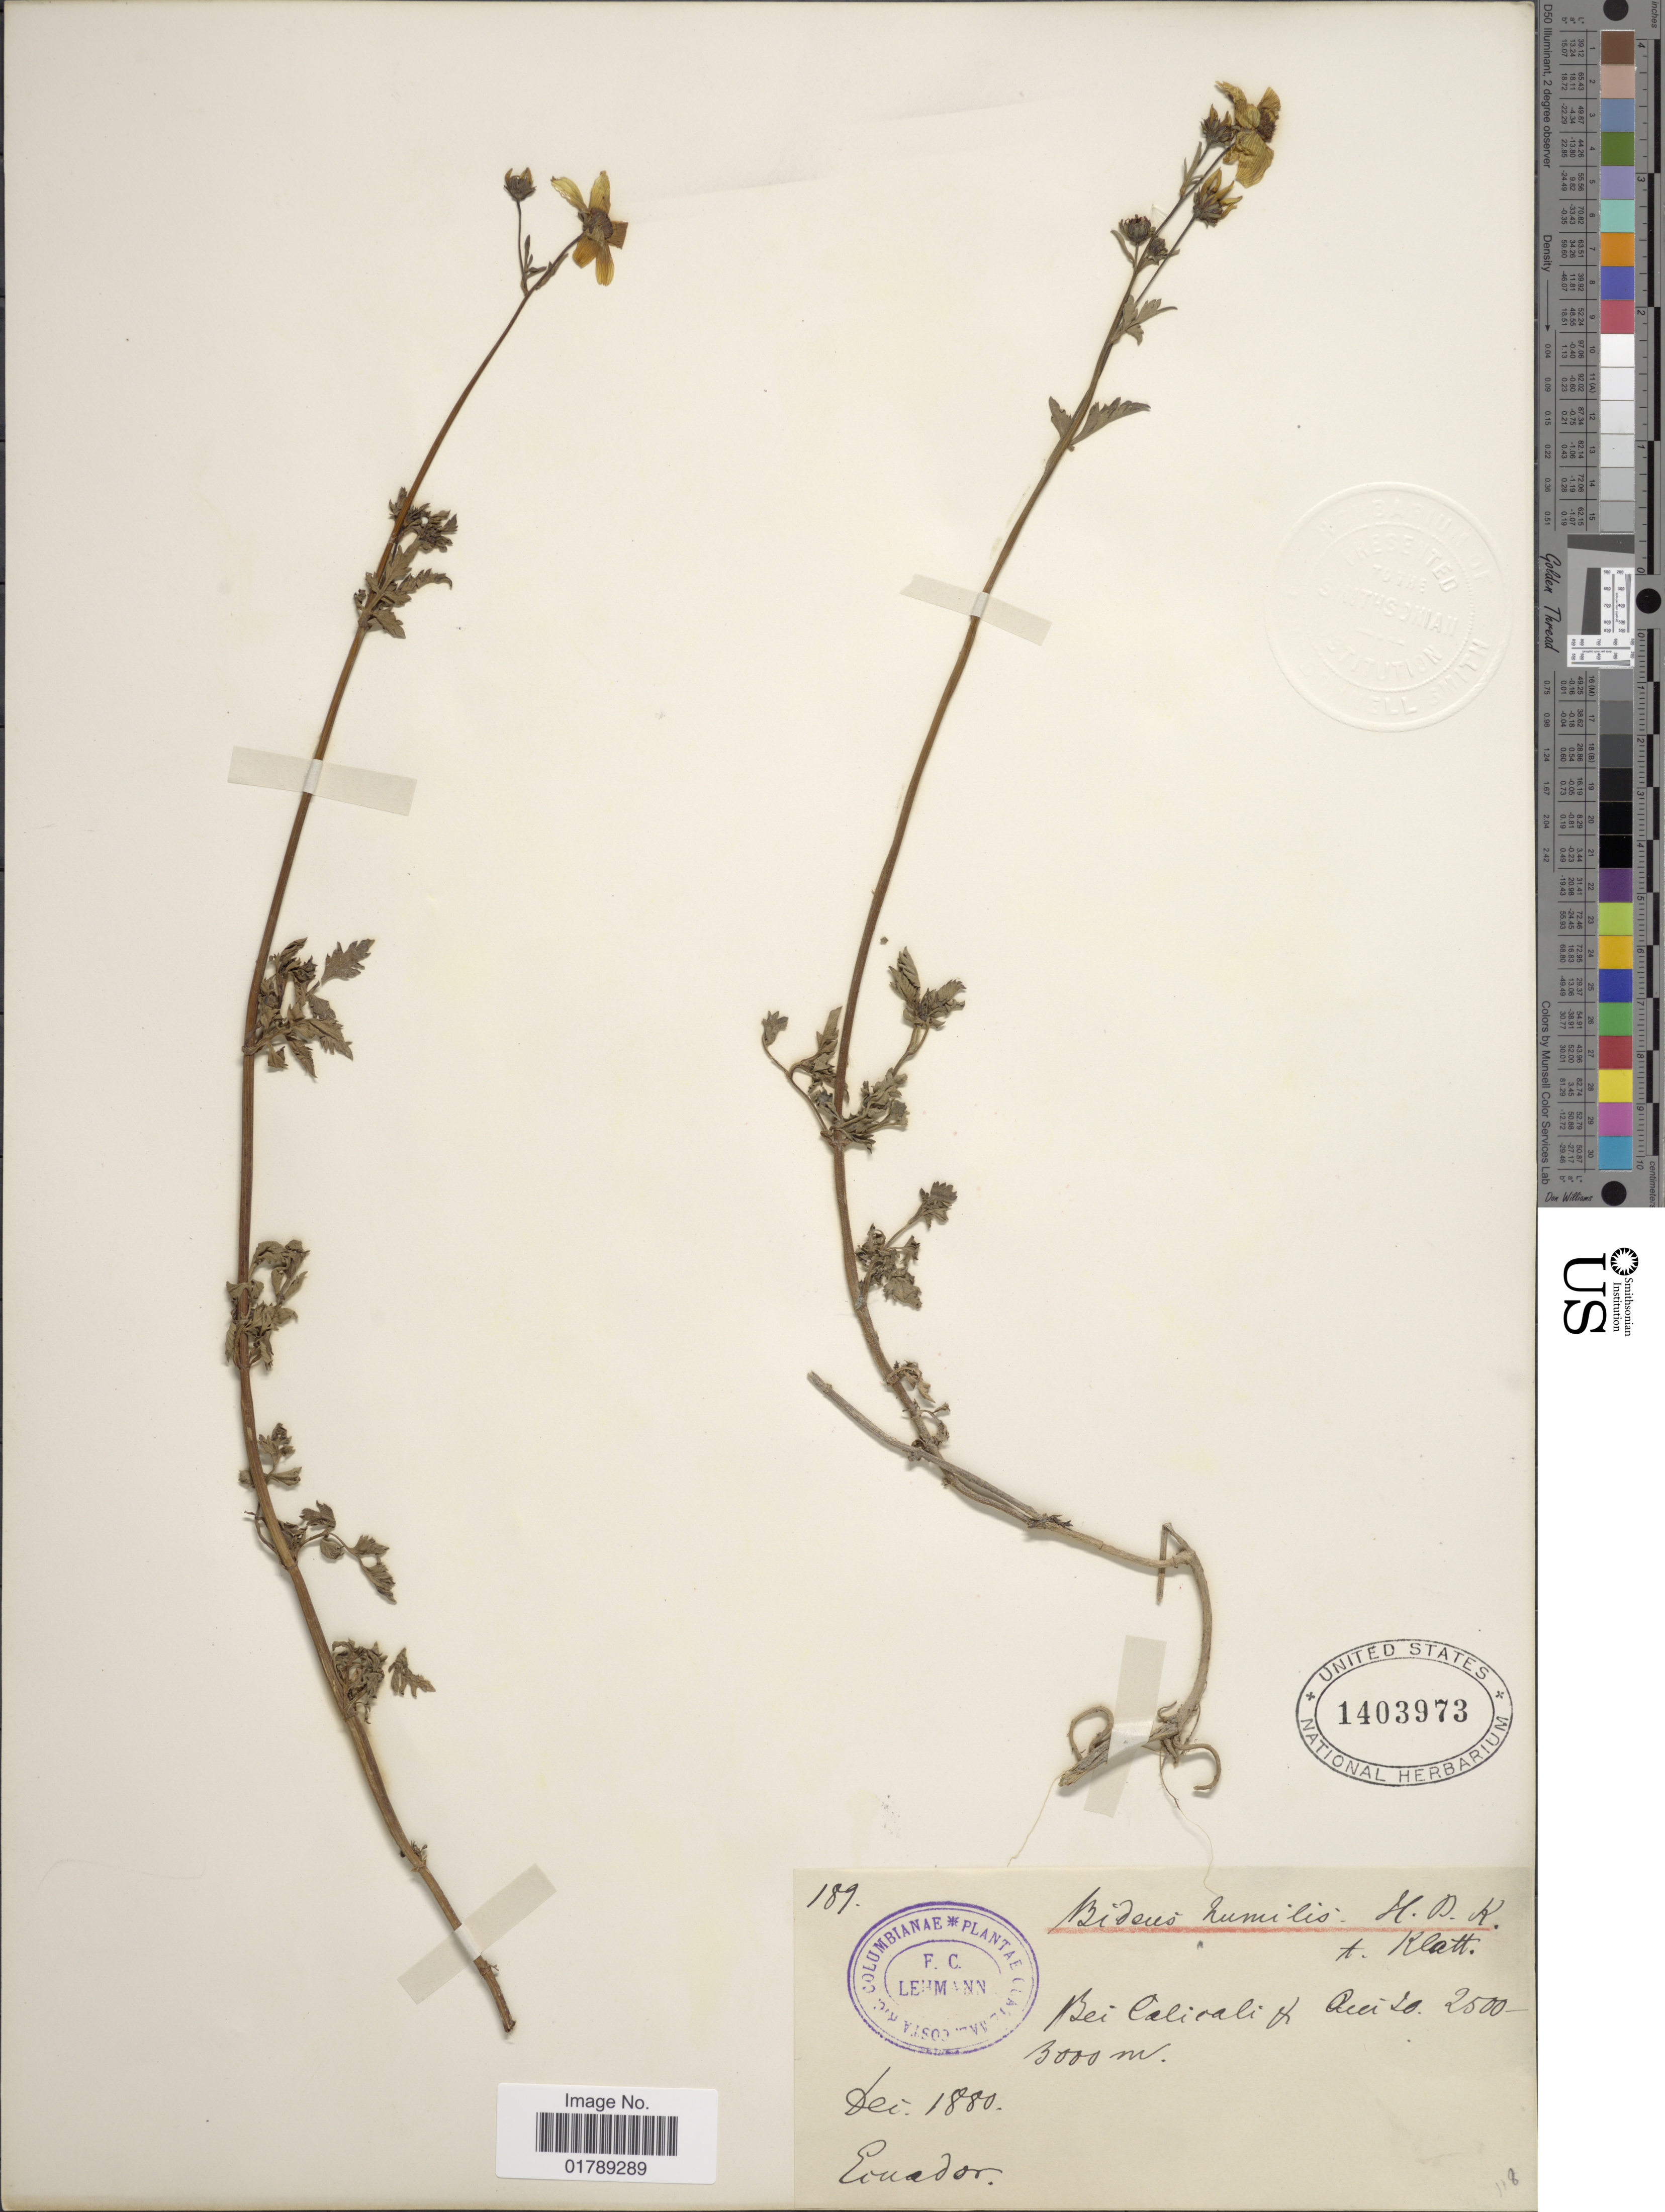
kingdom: Plantae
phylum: Tracheophyta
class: Magnoliopsida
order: Asterales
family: Asteraceae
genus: Bidens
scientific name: Bidens triplinervia var. macrantha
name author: (Wedd.) Sherff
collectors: F. C. Lehmann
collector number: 189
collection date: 1880-12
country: Ecuador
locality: Bei Calicali & Quito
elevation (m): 2500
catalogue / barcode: US 1403973